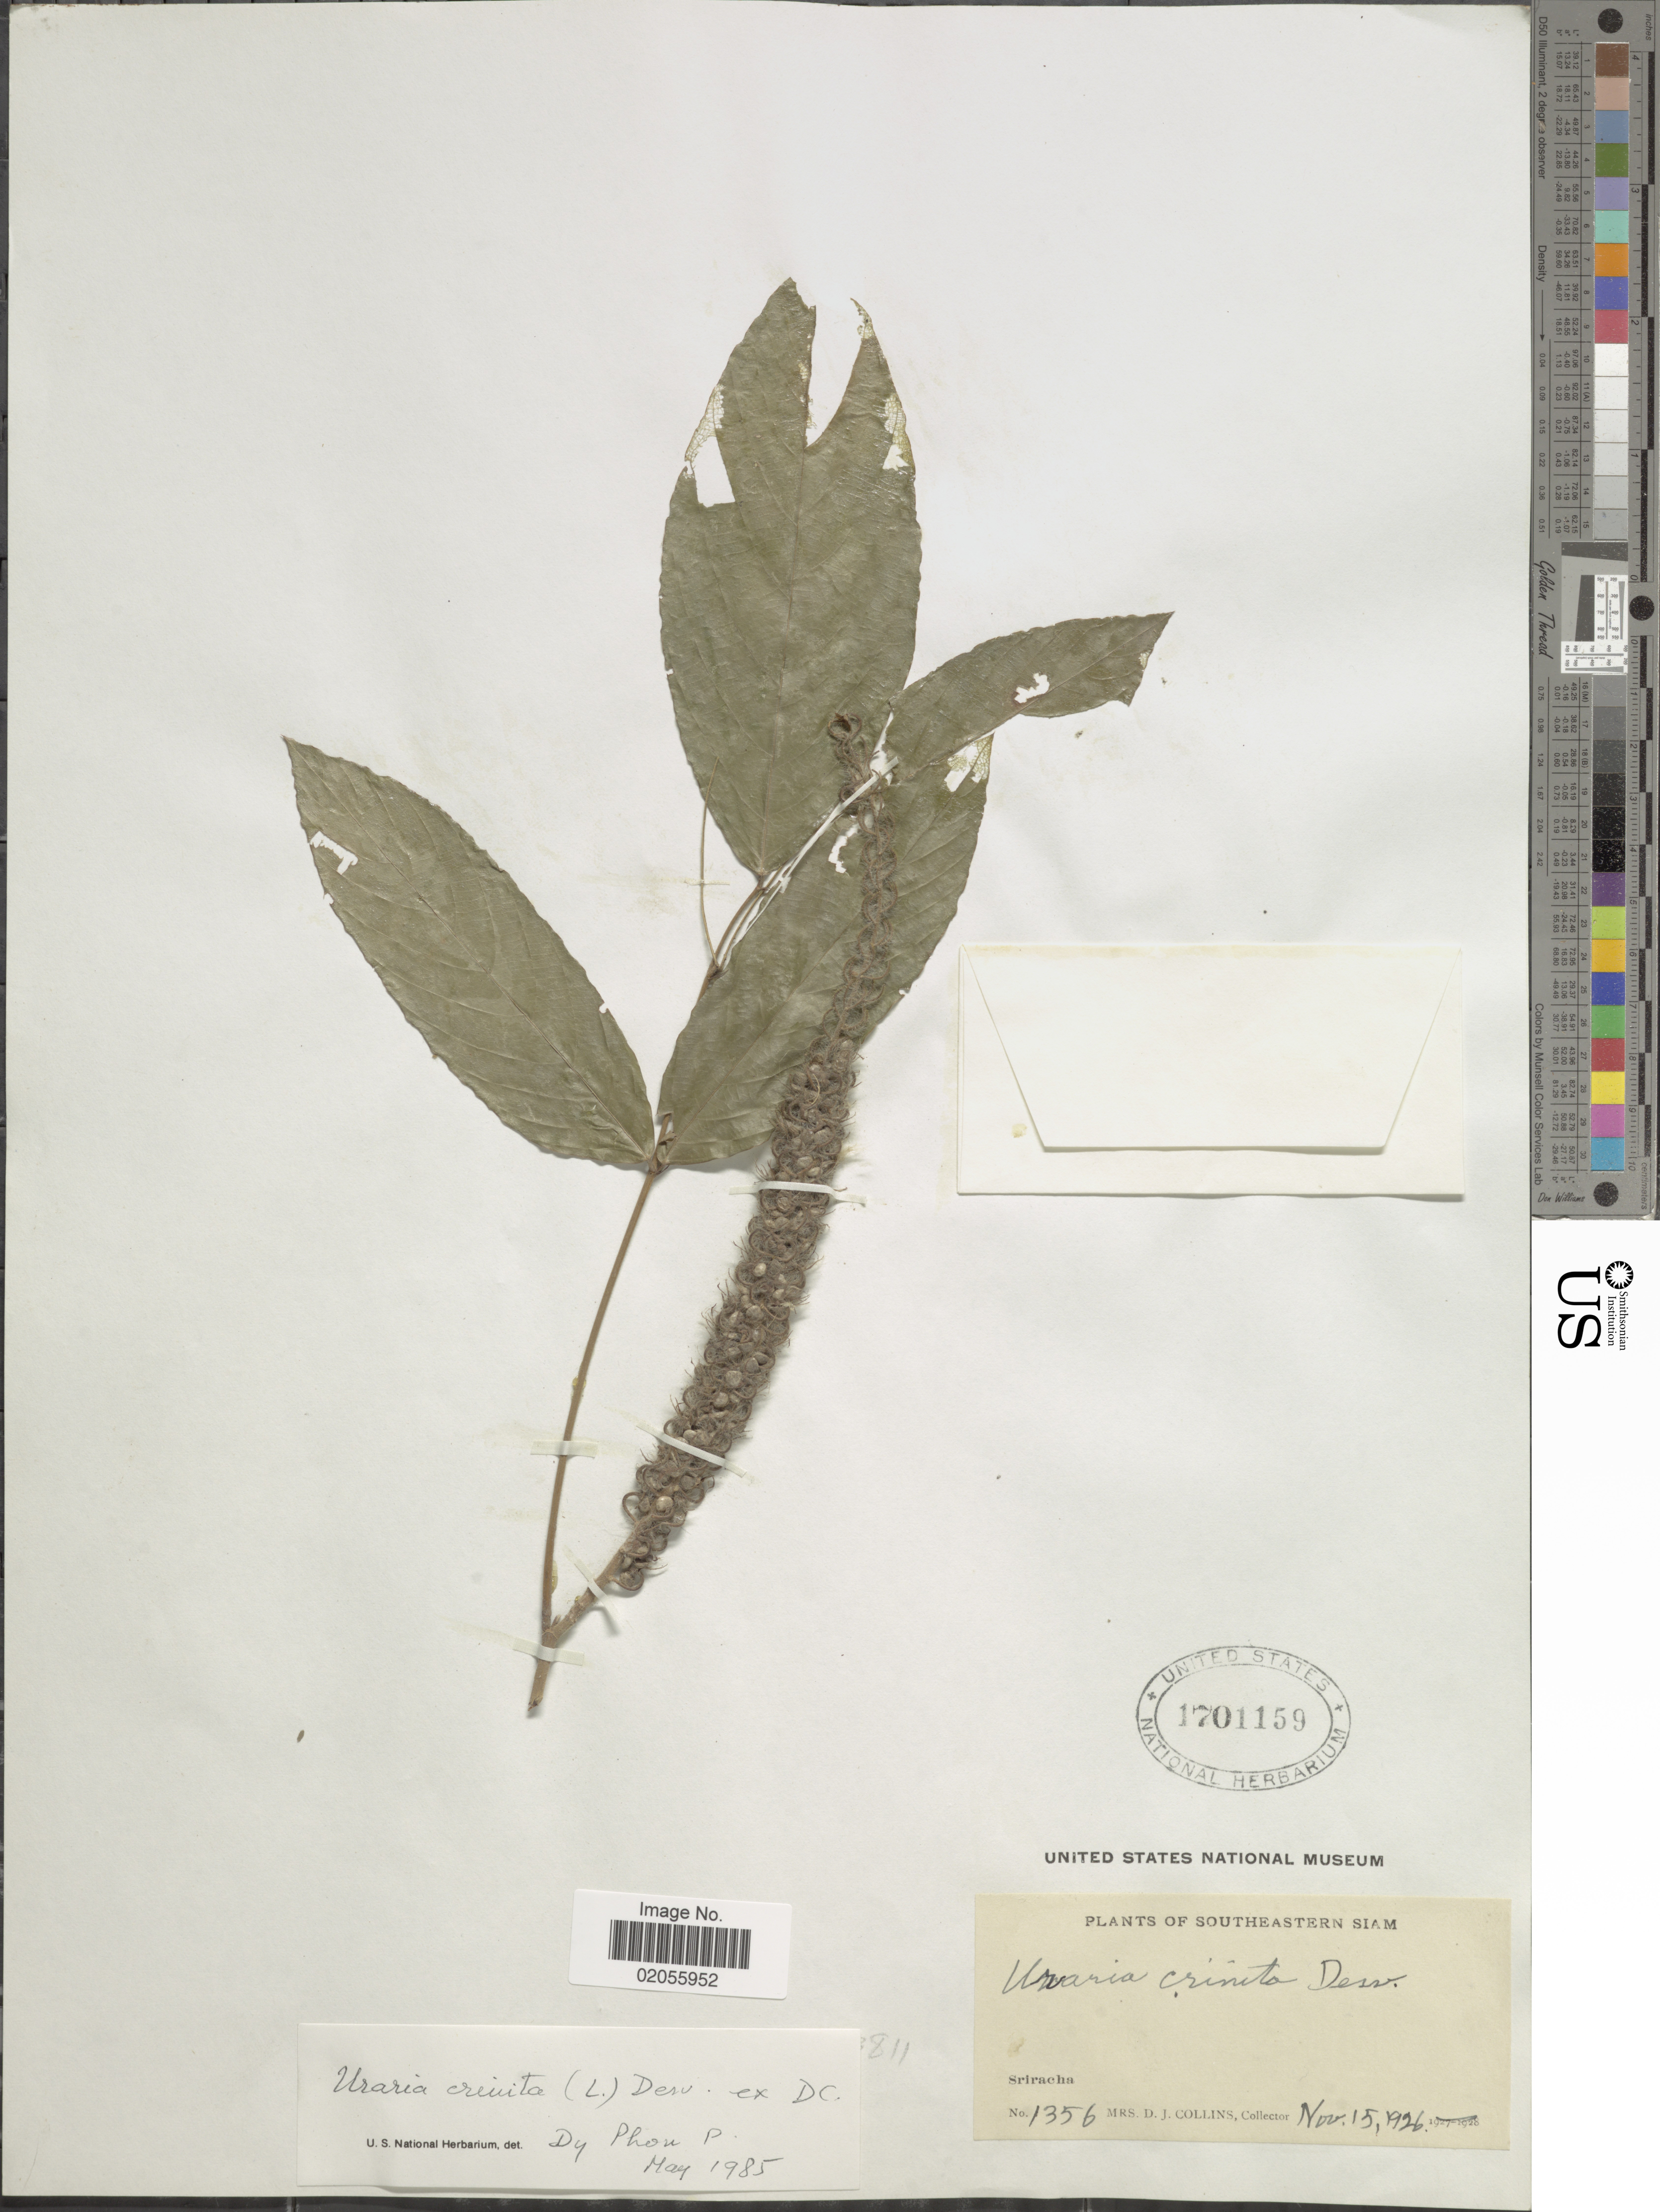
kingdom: Plantae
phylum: Tracheophyta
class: Magnoliopsida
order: Fabales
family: Fabaceae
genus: Uraria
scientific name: Uraria crinita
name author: (L.) Desv.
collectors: Mrs. D. J. Collins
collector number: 1356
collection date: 1926-11-15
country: Thailand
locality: Southeastern Siam, Sriracha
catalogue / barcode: US 1701159